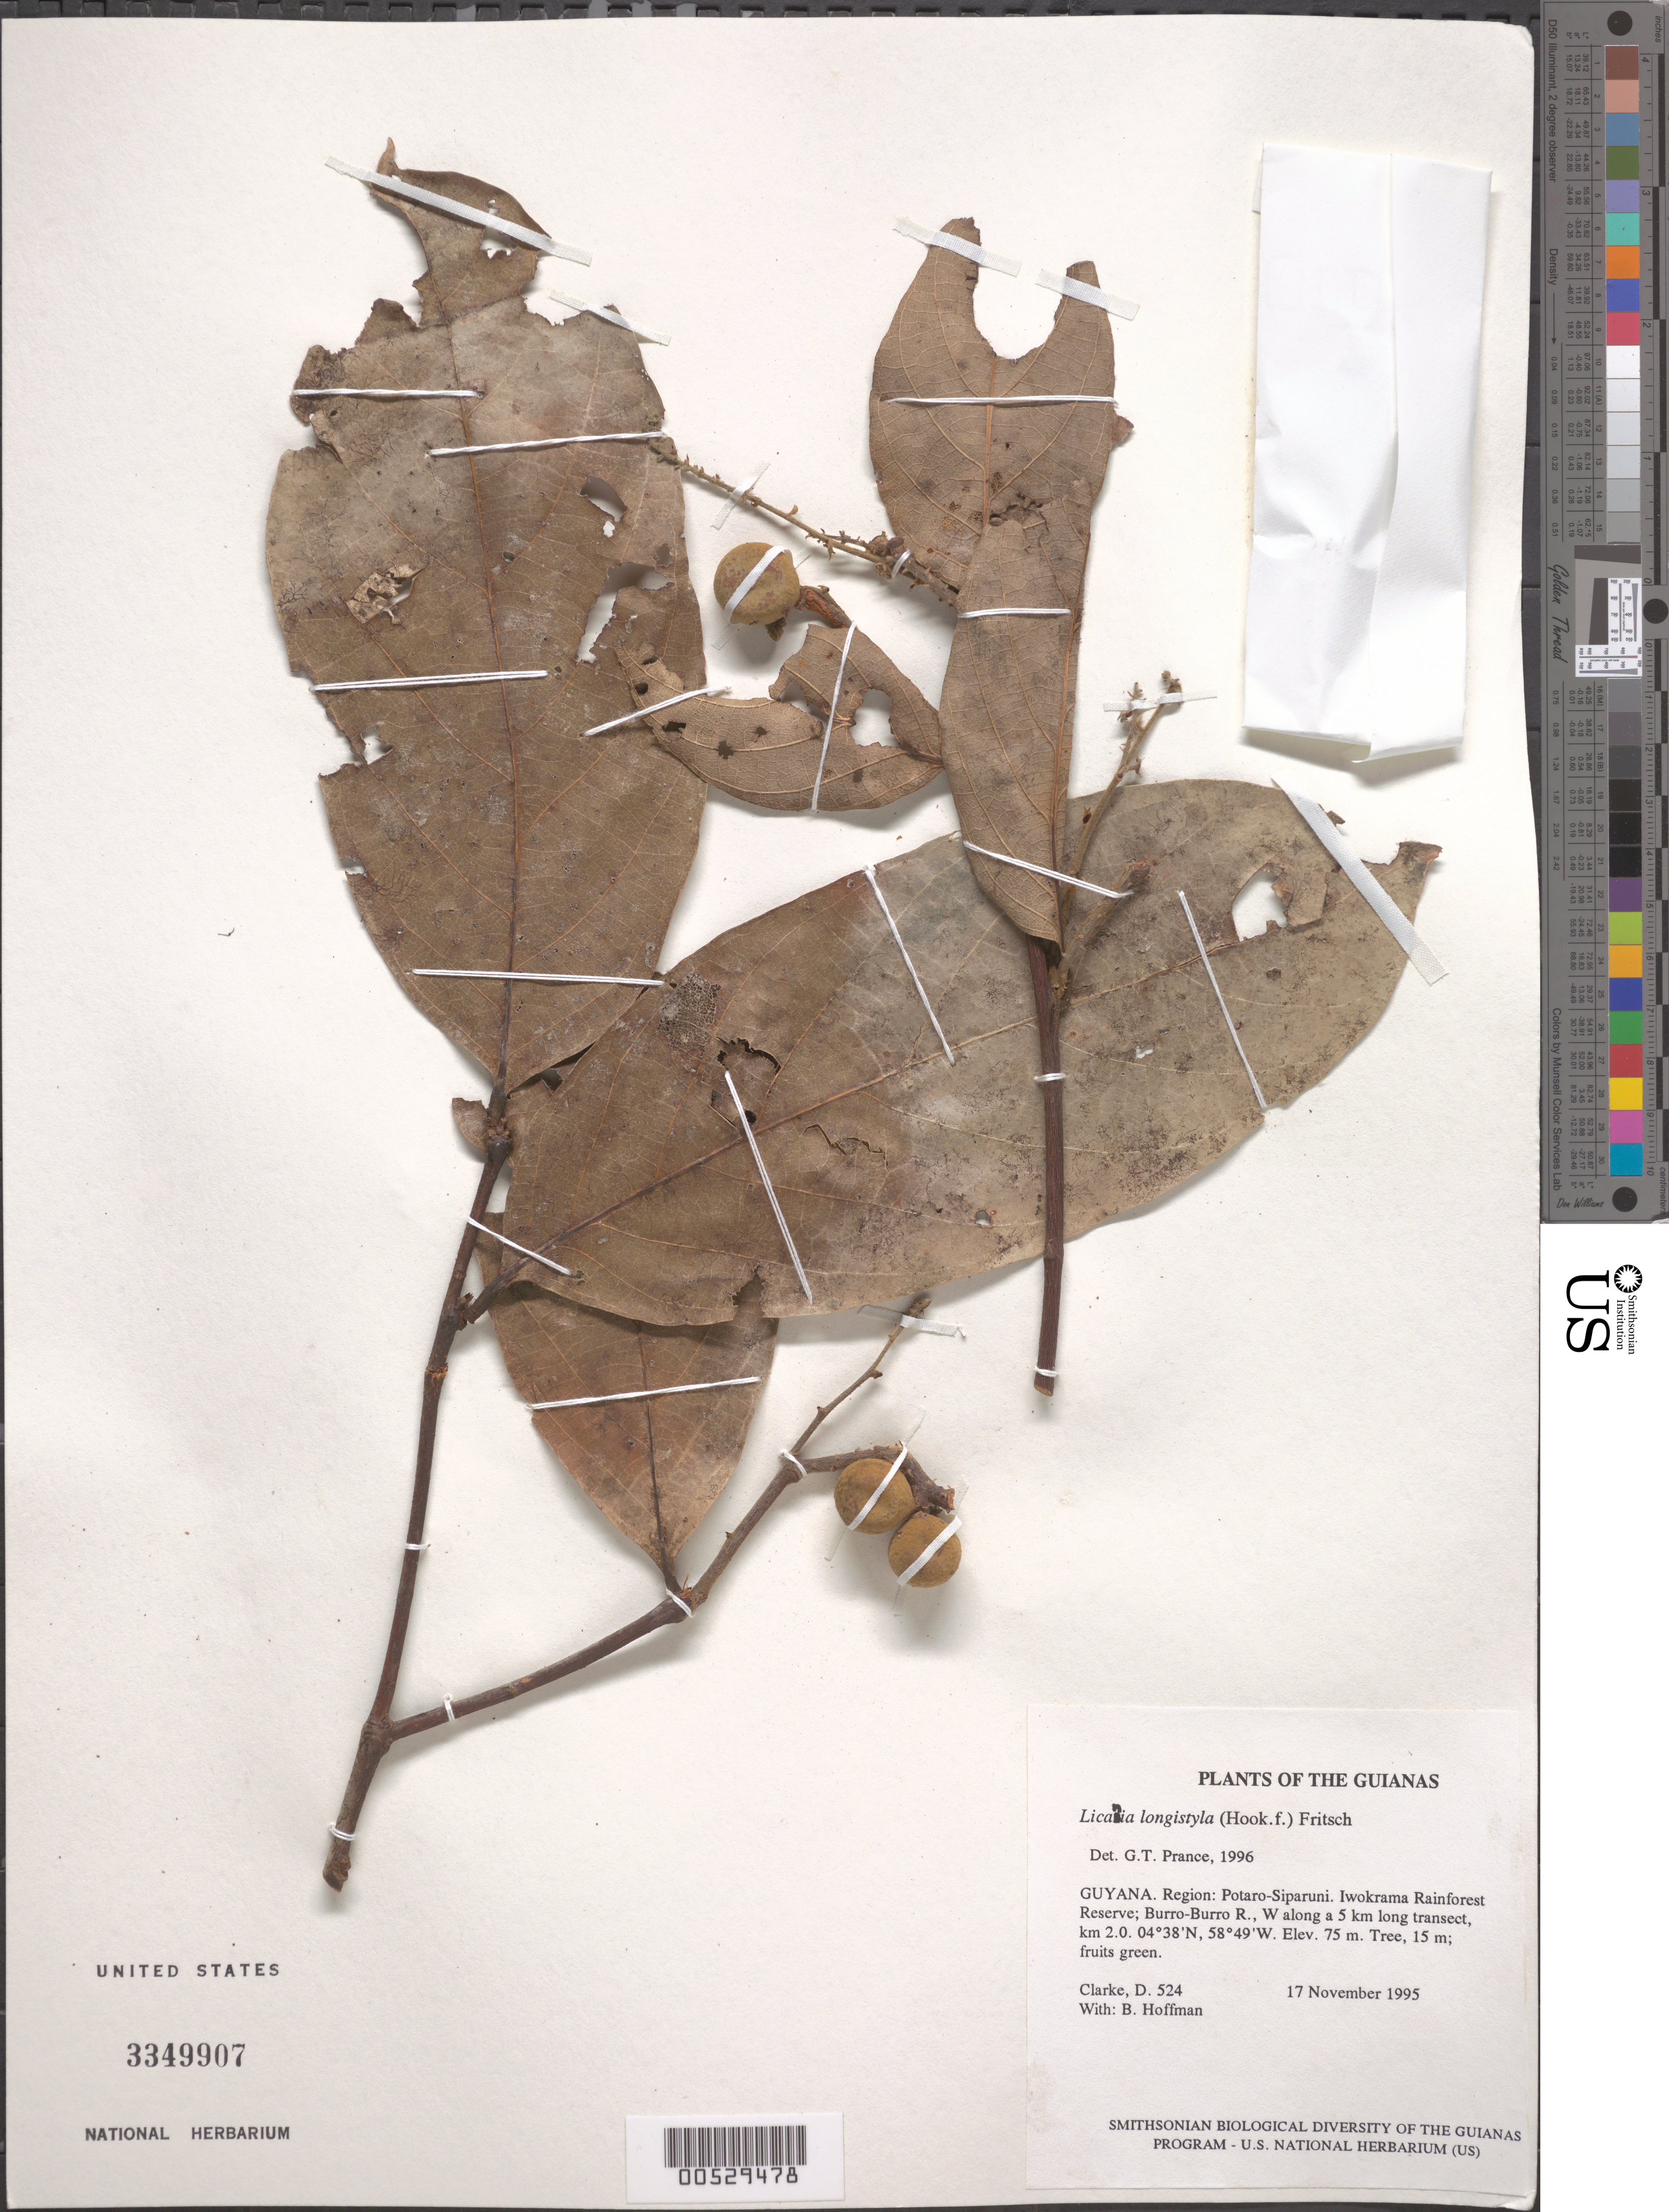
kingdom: Plantae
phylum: Tracheophyta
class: Magnoliopsida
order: Malpighiales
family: Chrysobalanaceae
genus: Leptobalanus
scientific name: Leptobalanus longistylus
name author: (Hook. f.) Sothers & Prance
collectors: H. D. Clarke & B. Hoffman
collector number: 524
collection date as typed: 17 November 1995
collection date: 1995-11-17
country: Guyana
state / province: Potaro-Siparuni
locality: Iwokrama Rainforest Reserve; Burro-Burro R., W along a 5 km long transect, km 2.0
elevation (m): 75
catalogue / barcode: US 3349907